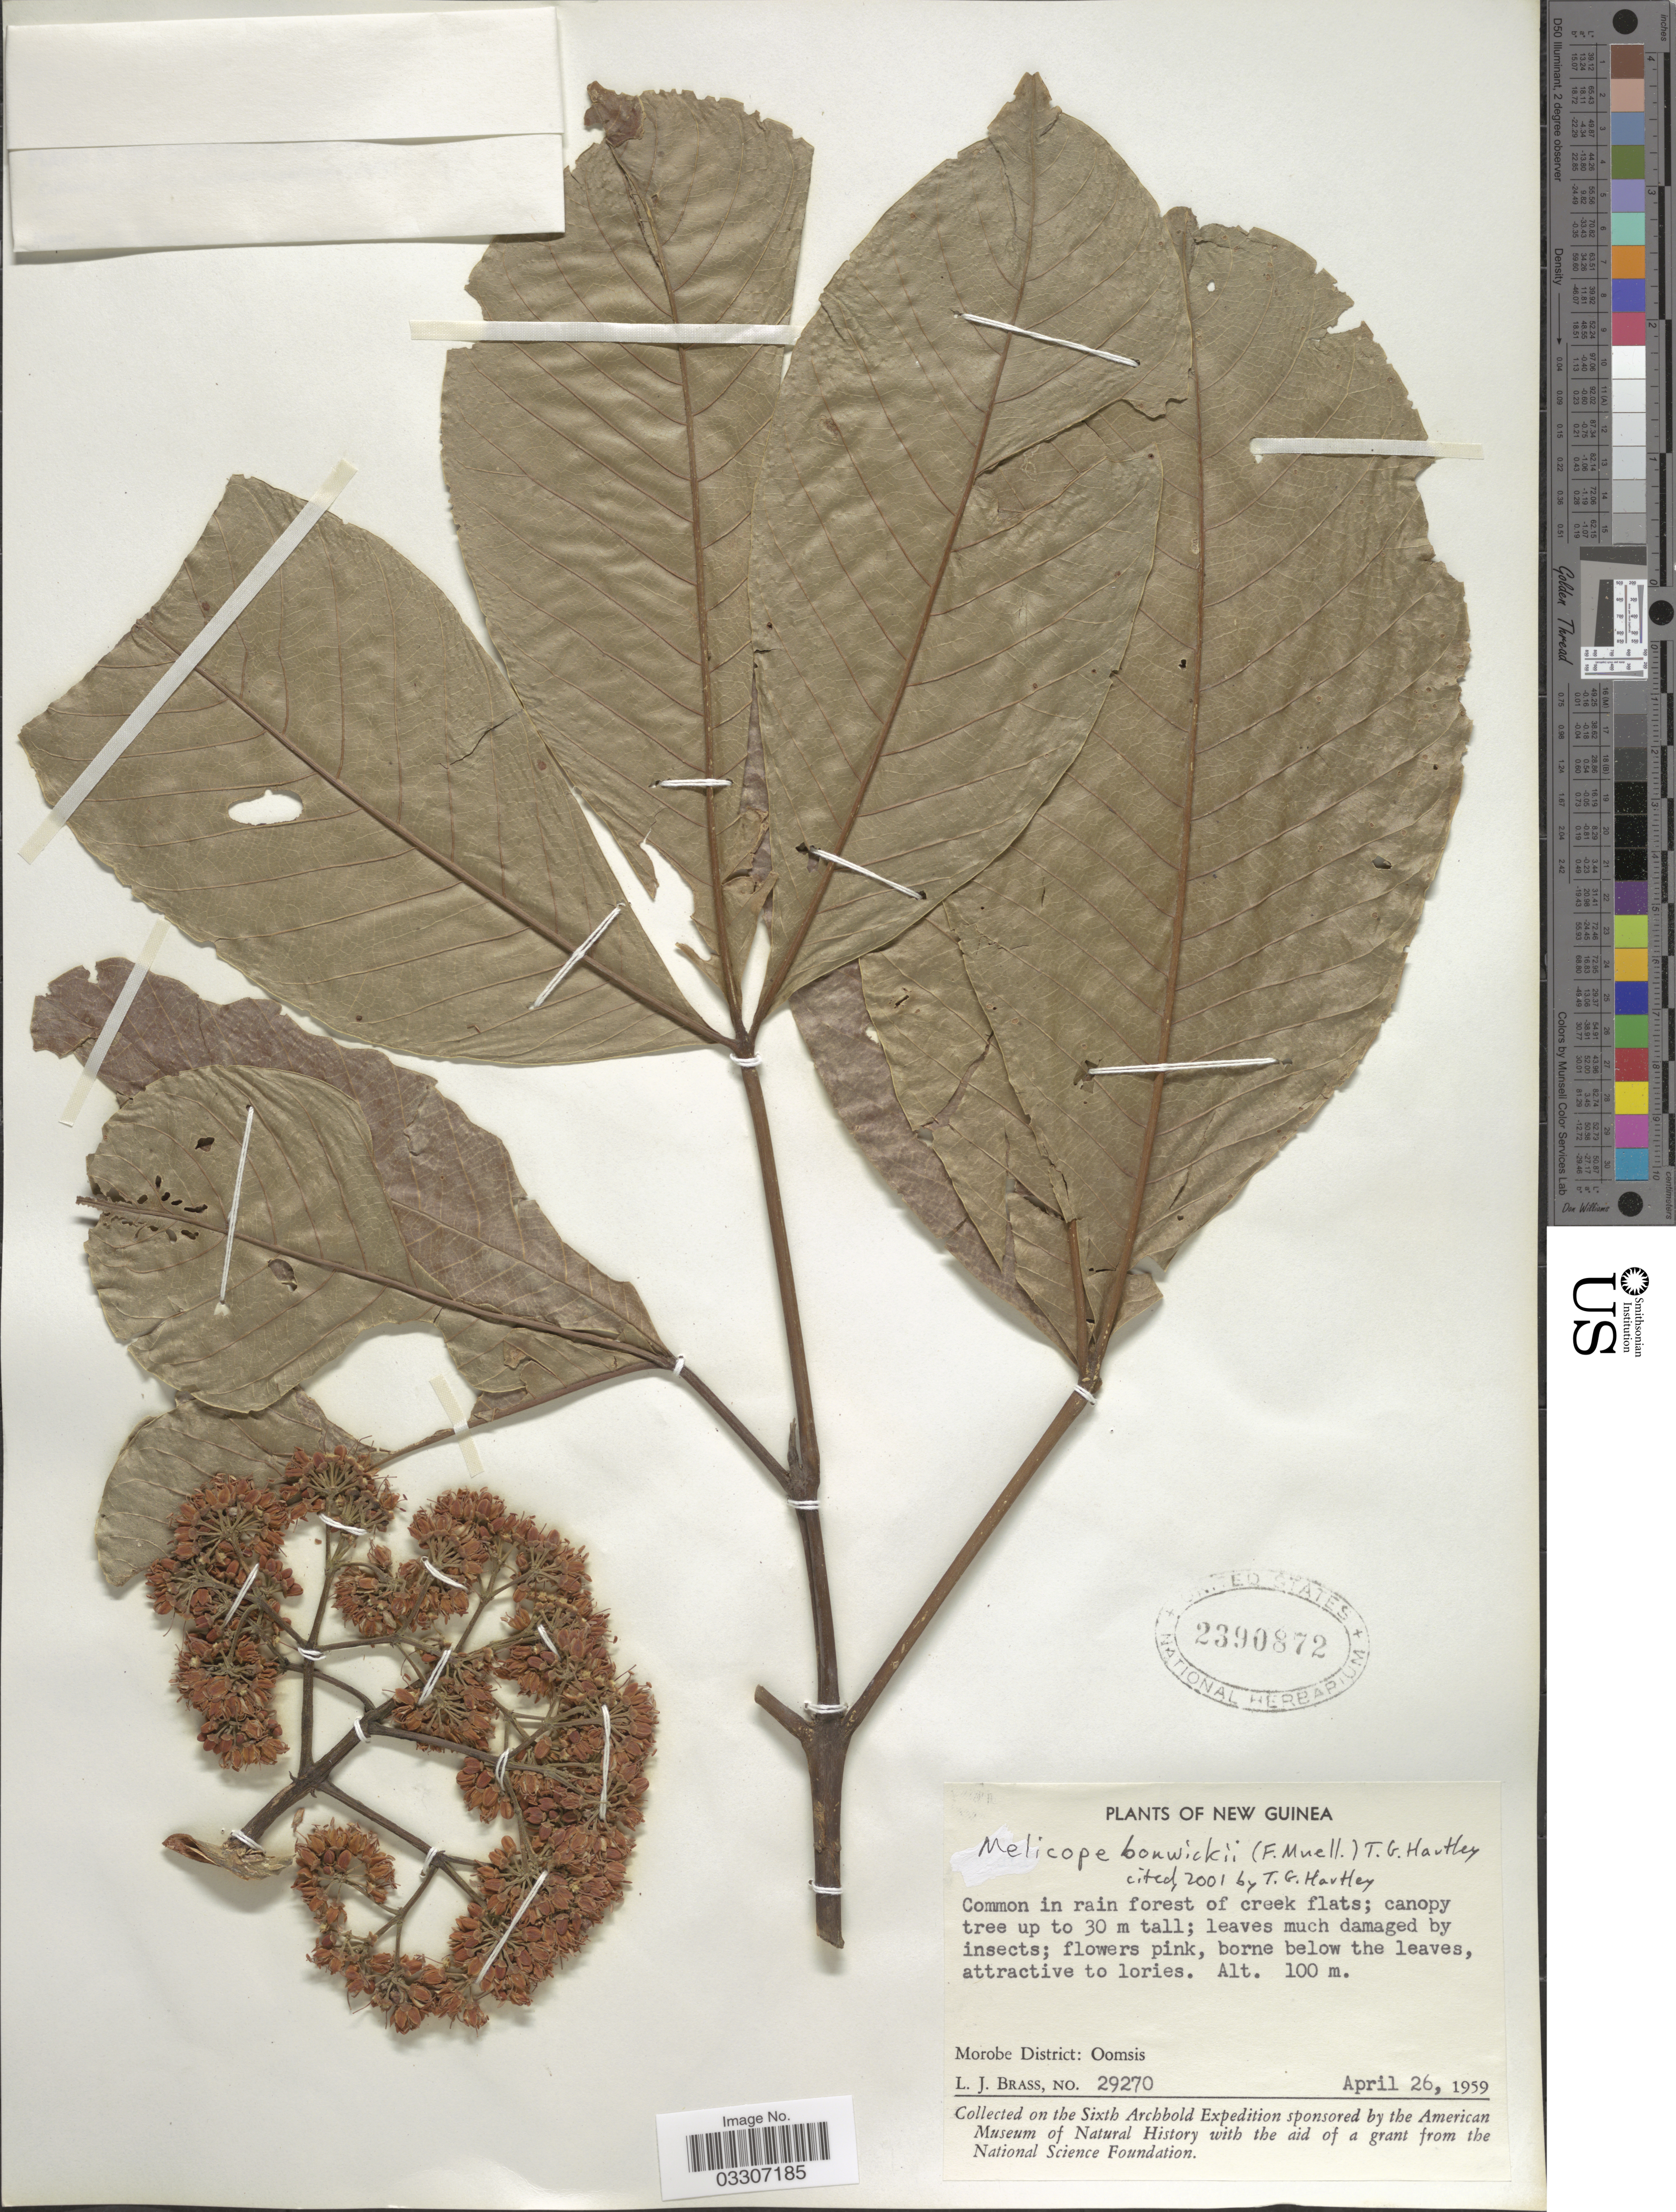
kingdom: Plantae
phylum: Tracheophyta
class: Magnoliopsida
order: Sapindales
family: Rutaceae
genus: Melicope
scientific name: Melicope bonwickii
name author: (F. Muell.) T.G. Hartley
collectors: L. J. Brass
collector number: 29270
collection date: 1959-04-26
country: Papua New Guinea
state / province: Morobe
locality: New Guinea. Morobe District: Oomsis.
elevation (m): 100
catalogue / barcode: US 2390872